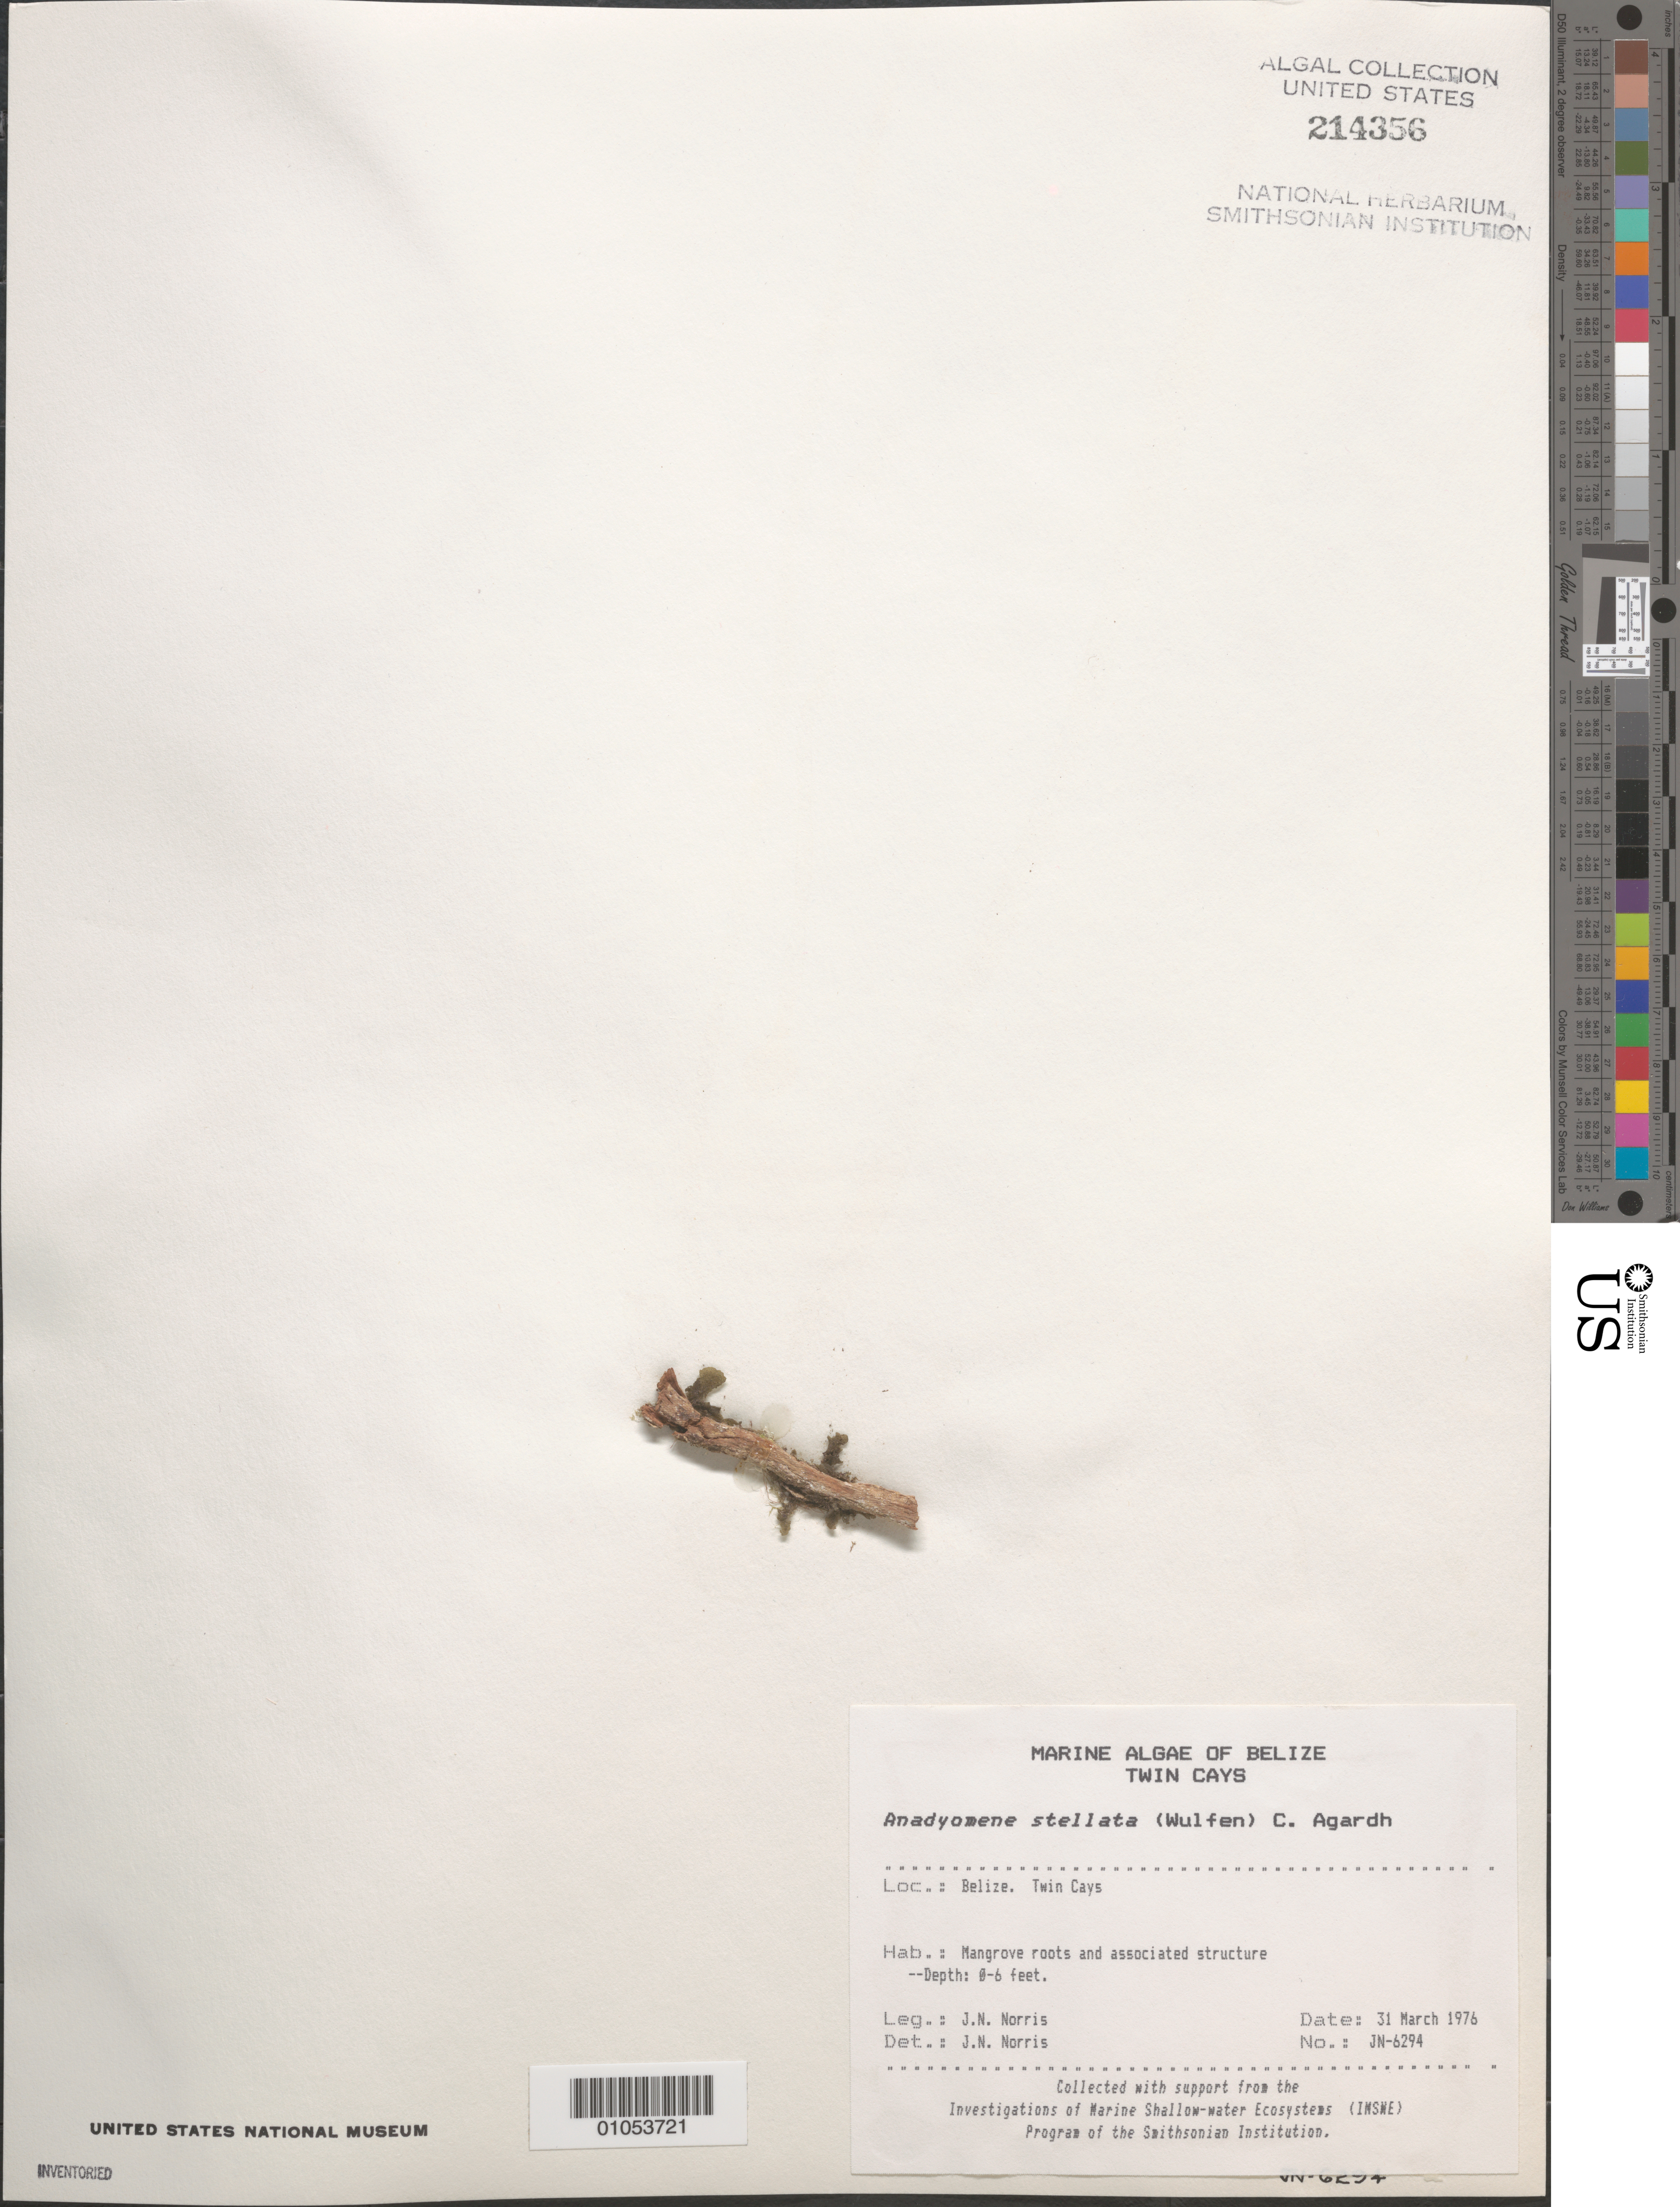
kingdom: Plantae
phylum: Chlorophyta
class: Ulvophyceae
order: Cladophorales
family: Anadyomenaceae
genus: Anadyomene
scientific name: Anadyomene stellata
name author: (Wulfen) C. Agardh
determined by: Norris, James N.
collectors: J. N. Norris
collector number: JN-6294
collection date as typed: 31 Mar 1976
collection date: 1976-03-31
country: Belize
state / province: Stann Creek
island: Twin Cays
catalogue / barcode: US 214356